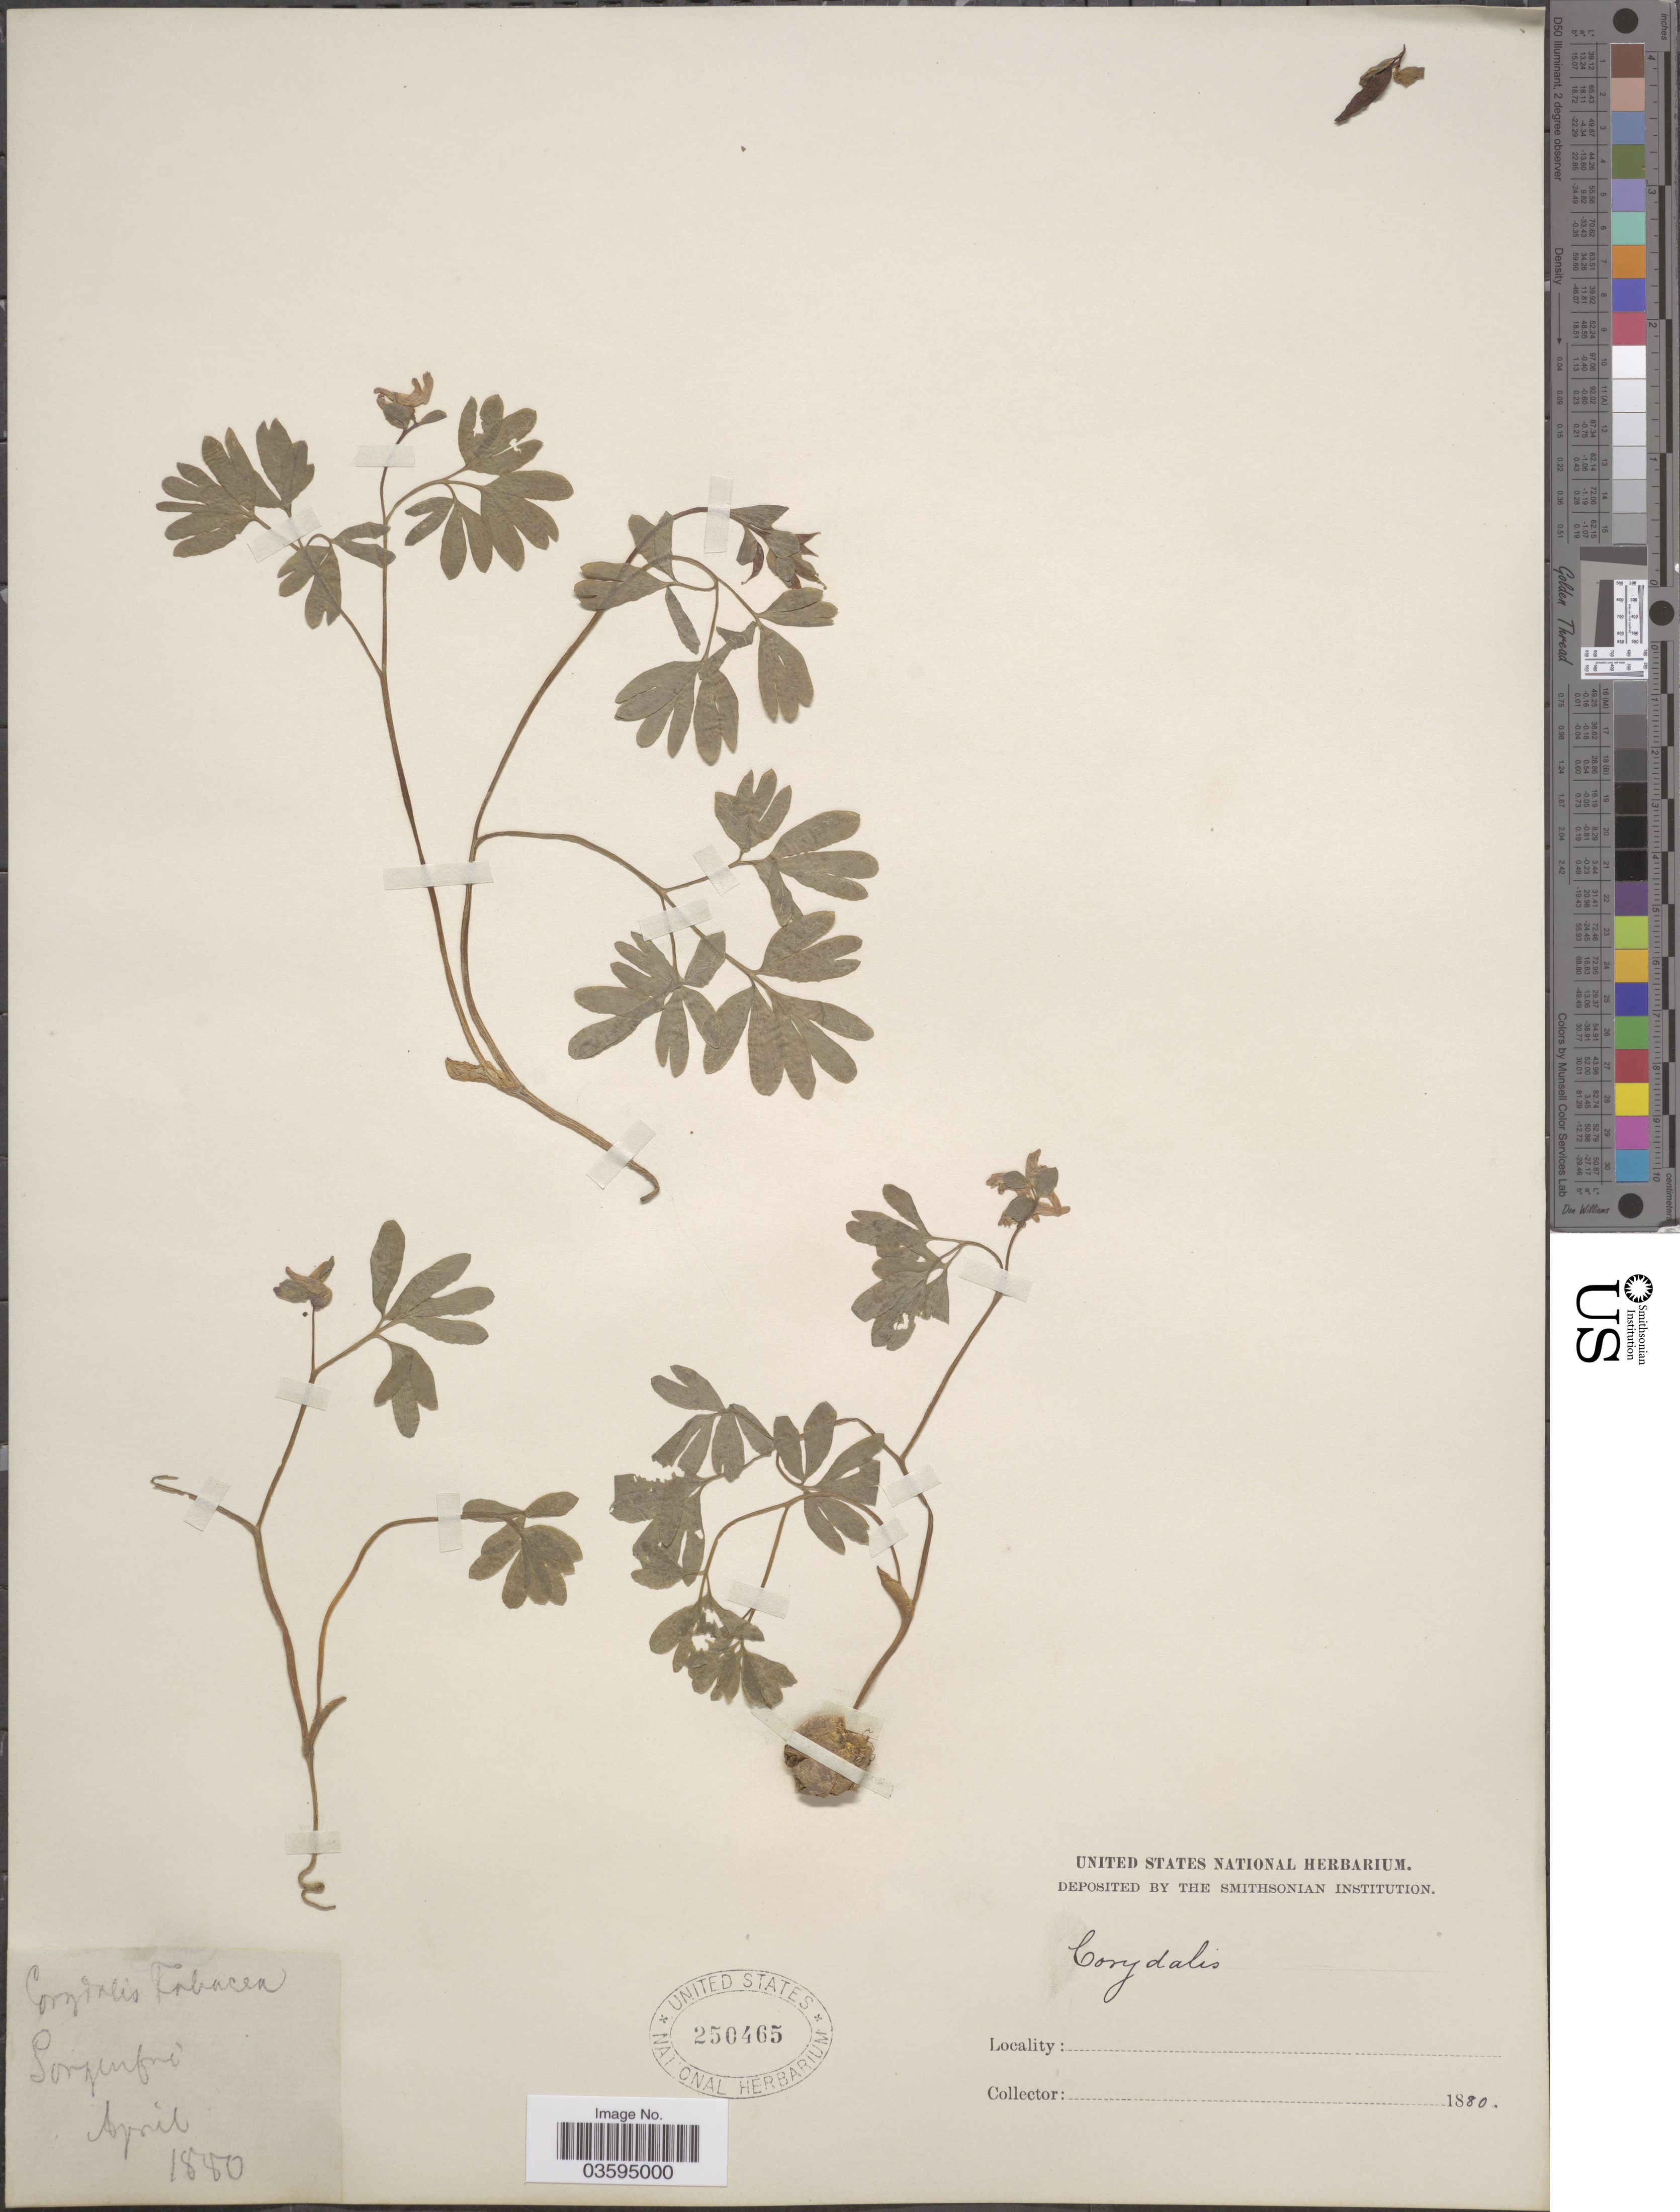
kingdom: Plantae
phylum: Tracheophyta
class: Magnoliopsida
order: Ranunculales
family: Papaveraceae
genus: Corydalis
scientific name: Corydalis fabacea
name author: (Retz.) Pers.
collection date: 1880-04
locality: Sorzenfri [interpreted].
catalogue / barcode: US 250465